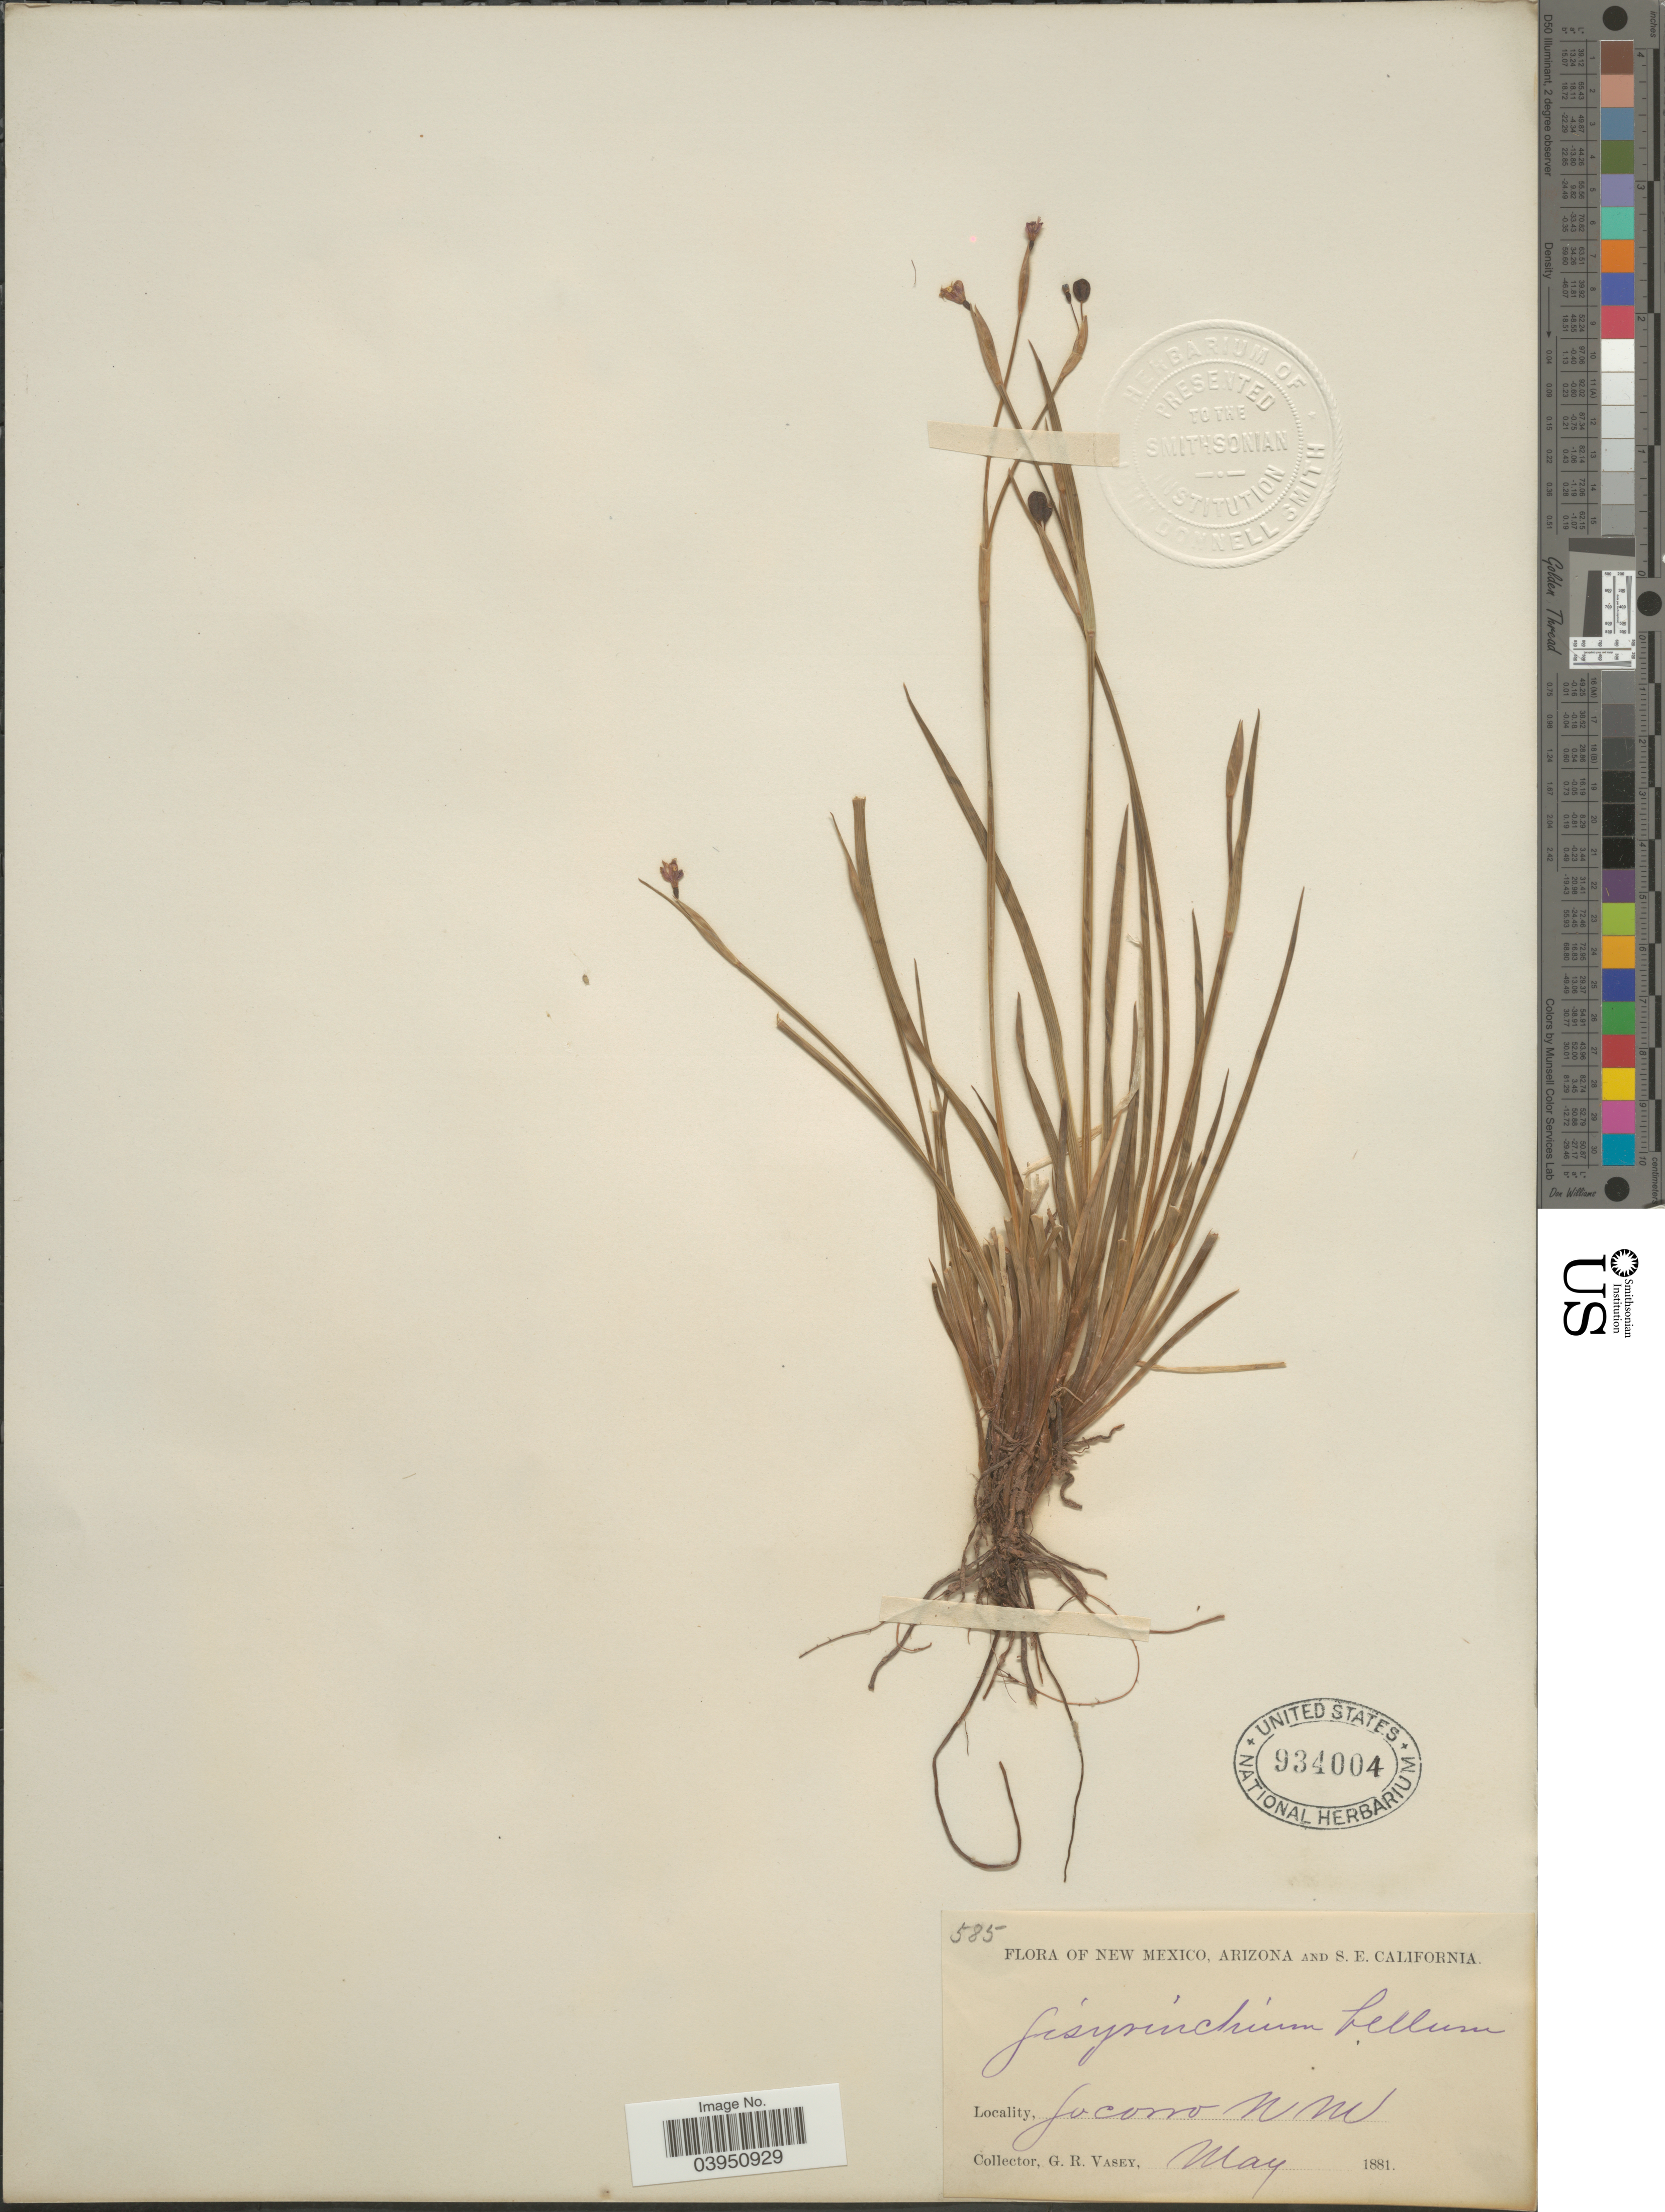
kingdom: Plantae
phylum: Tracheophyta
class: Liliopsida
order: Asparagales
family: Iridaceae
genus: Sisyrinchium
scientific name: Sisyrinchium demissum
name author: Greene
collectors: G. R. Vasey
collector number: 585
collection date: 1881-05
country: United States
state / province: New Mexico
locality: Socorro.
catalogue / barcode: US 934004